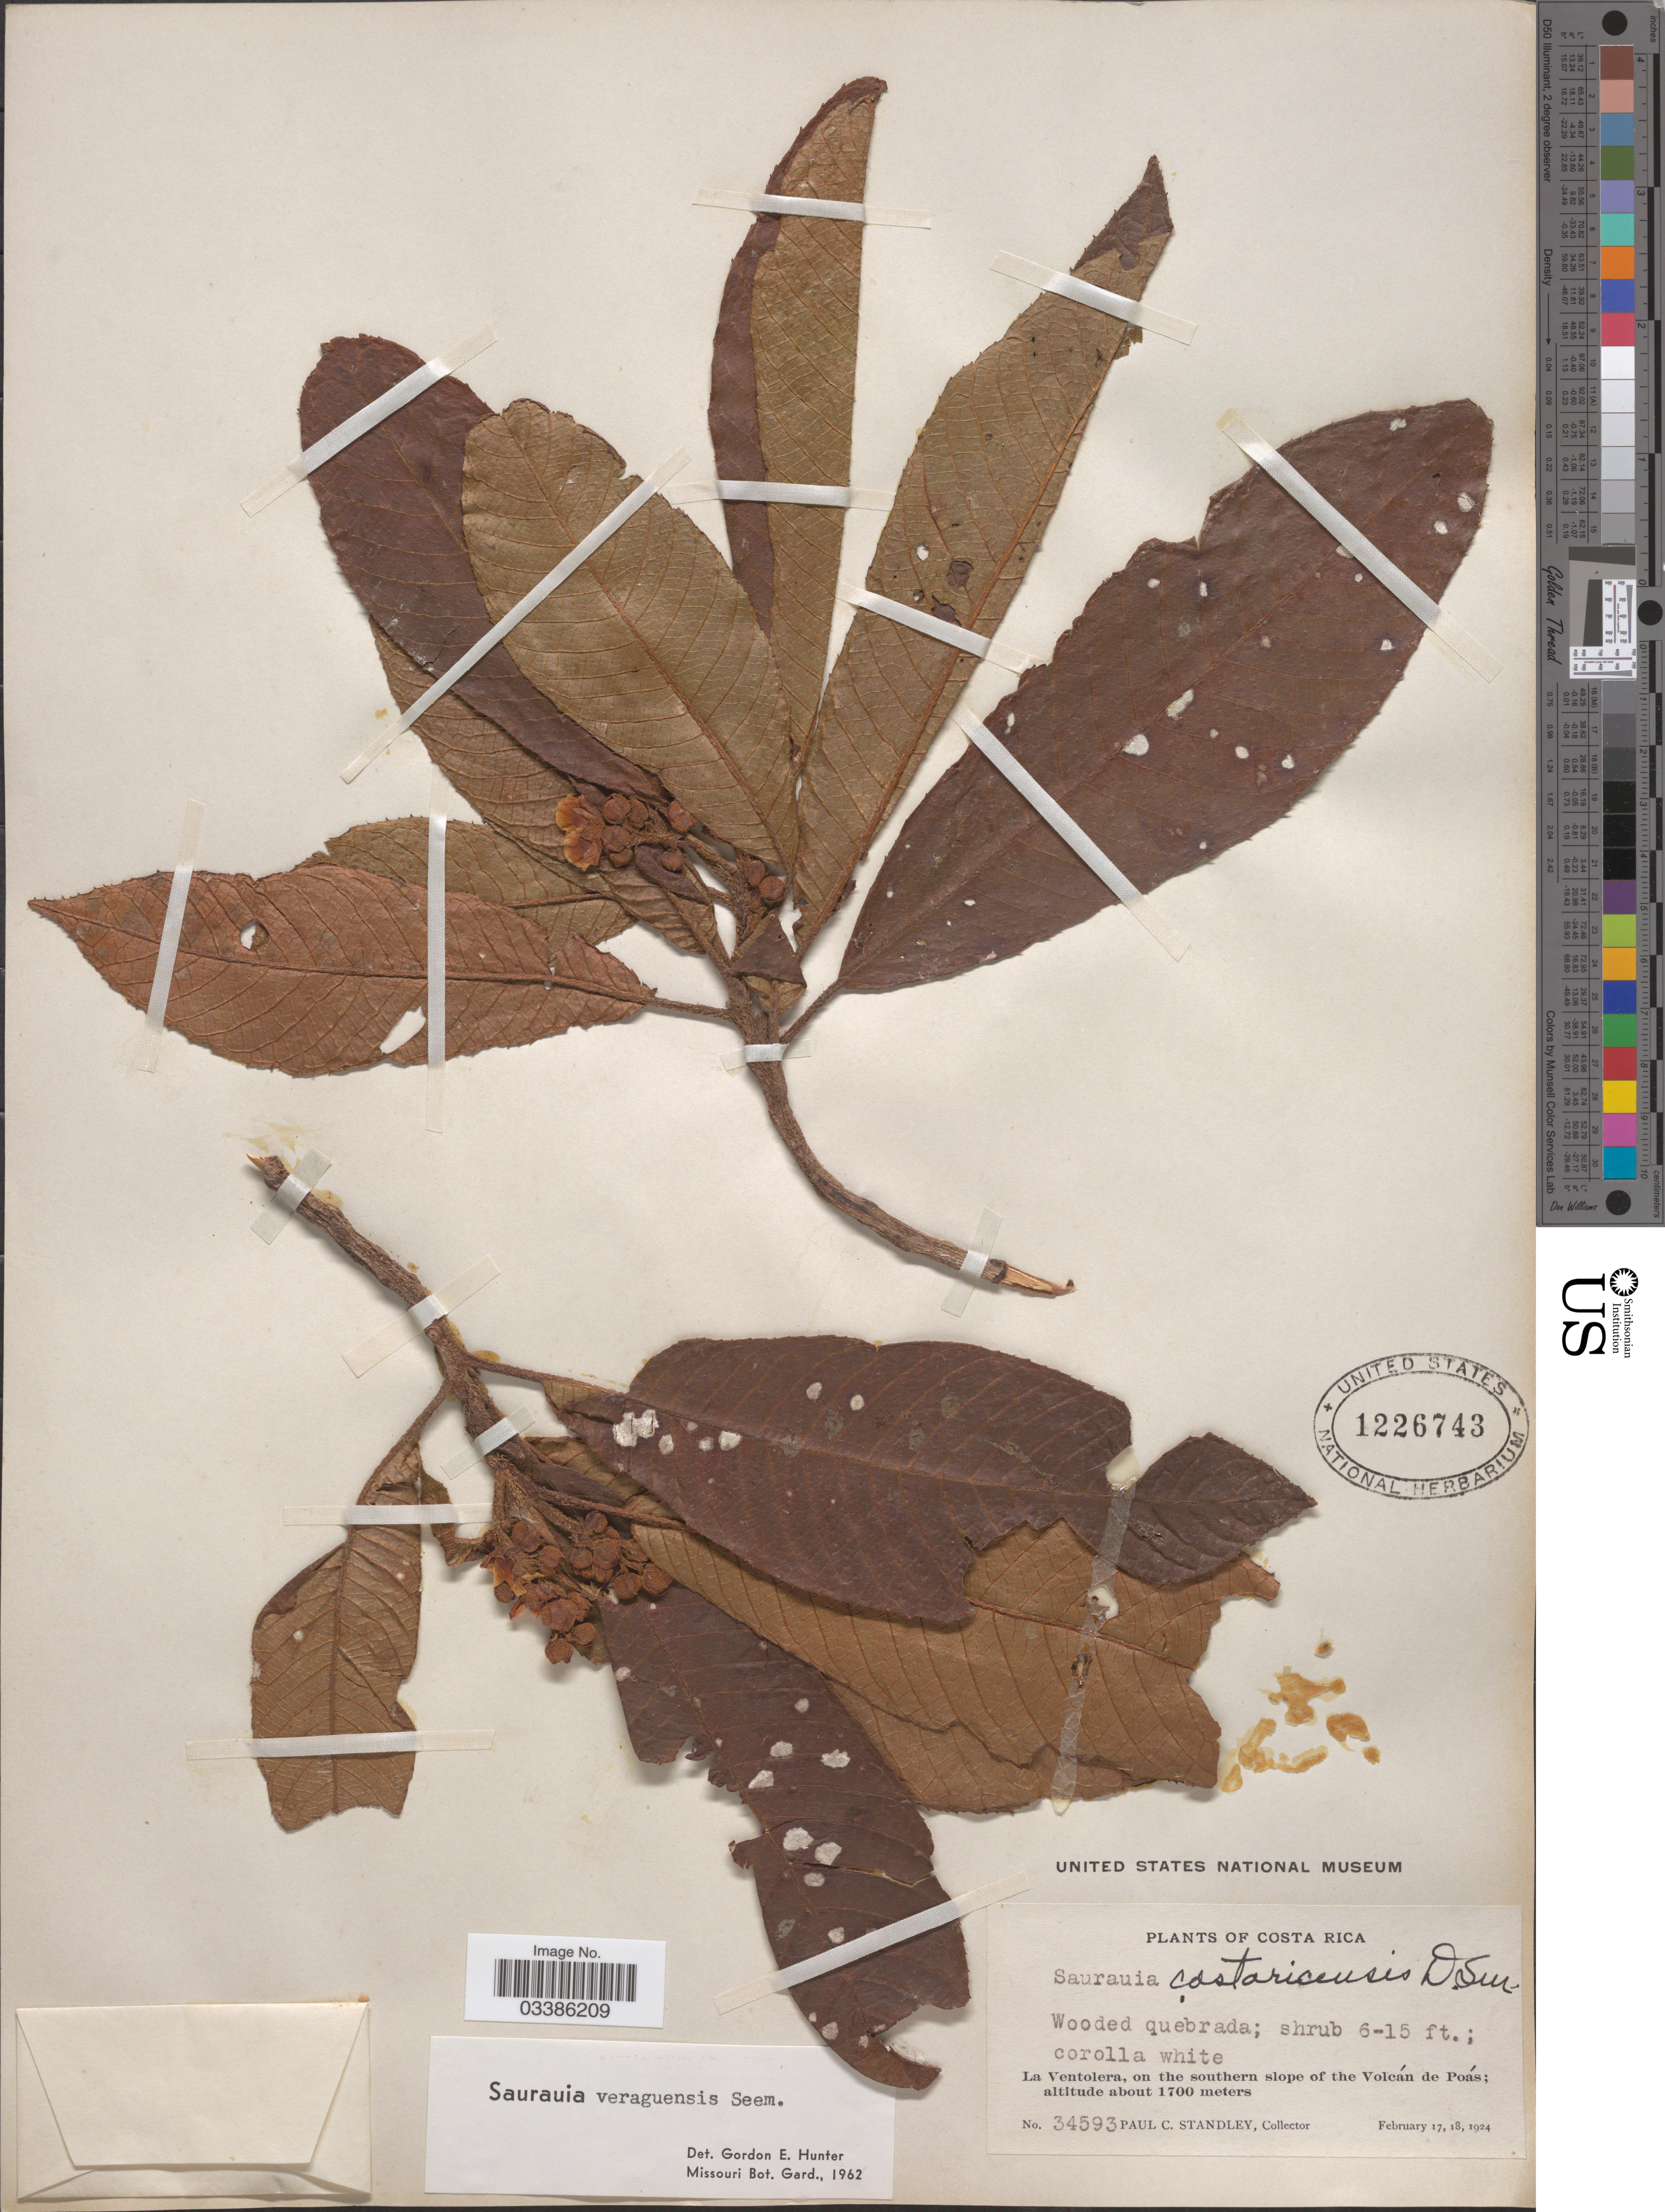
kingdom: Plantae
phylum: Tracheophyta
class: Magnoliopsida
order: Ericales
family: Actinidiaceae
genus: Saurauia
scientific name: Saurauia veraguasensis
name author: Seem.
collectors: P. C. Standley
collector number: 34593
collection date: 1924-02-17/1924-02-18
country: Costa Rica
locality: La Ventolera, on the southern slope of the Volcán de Poás.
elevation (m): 1700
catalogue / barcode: US 1226743